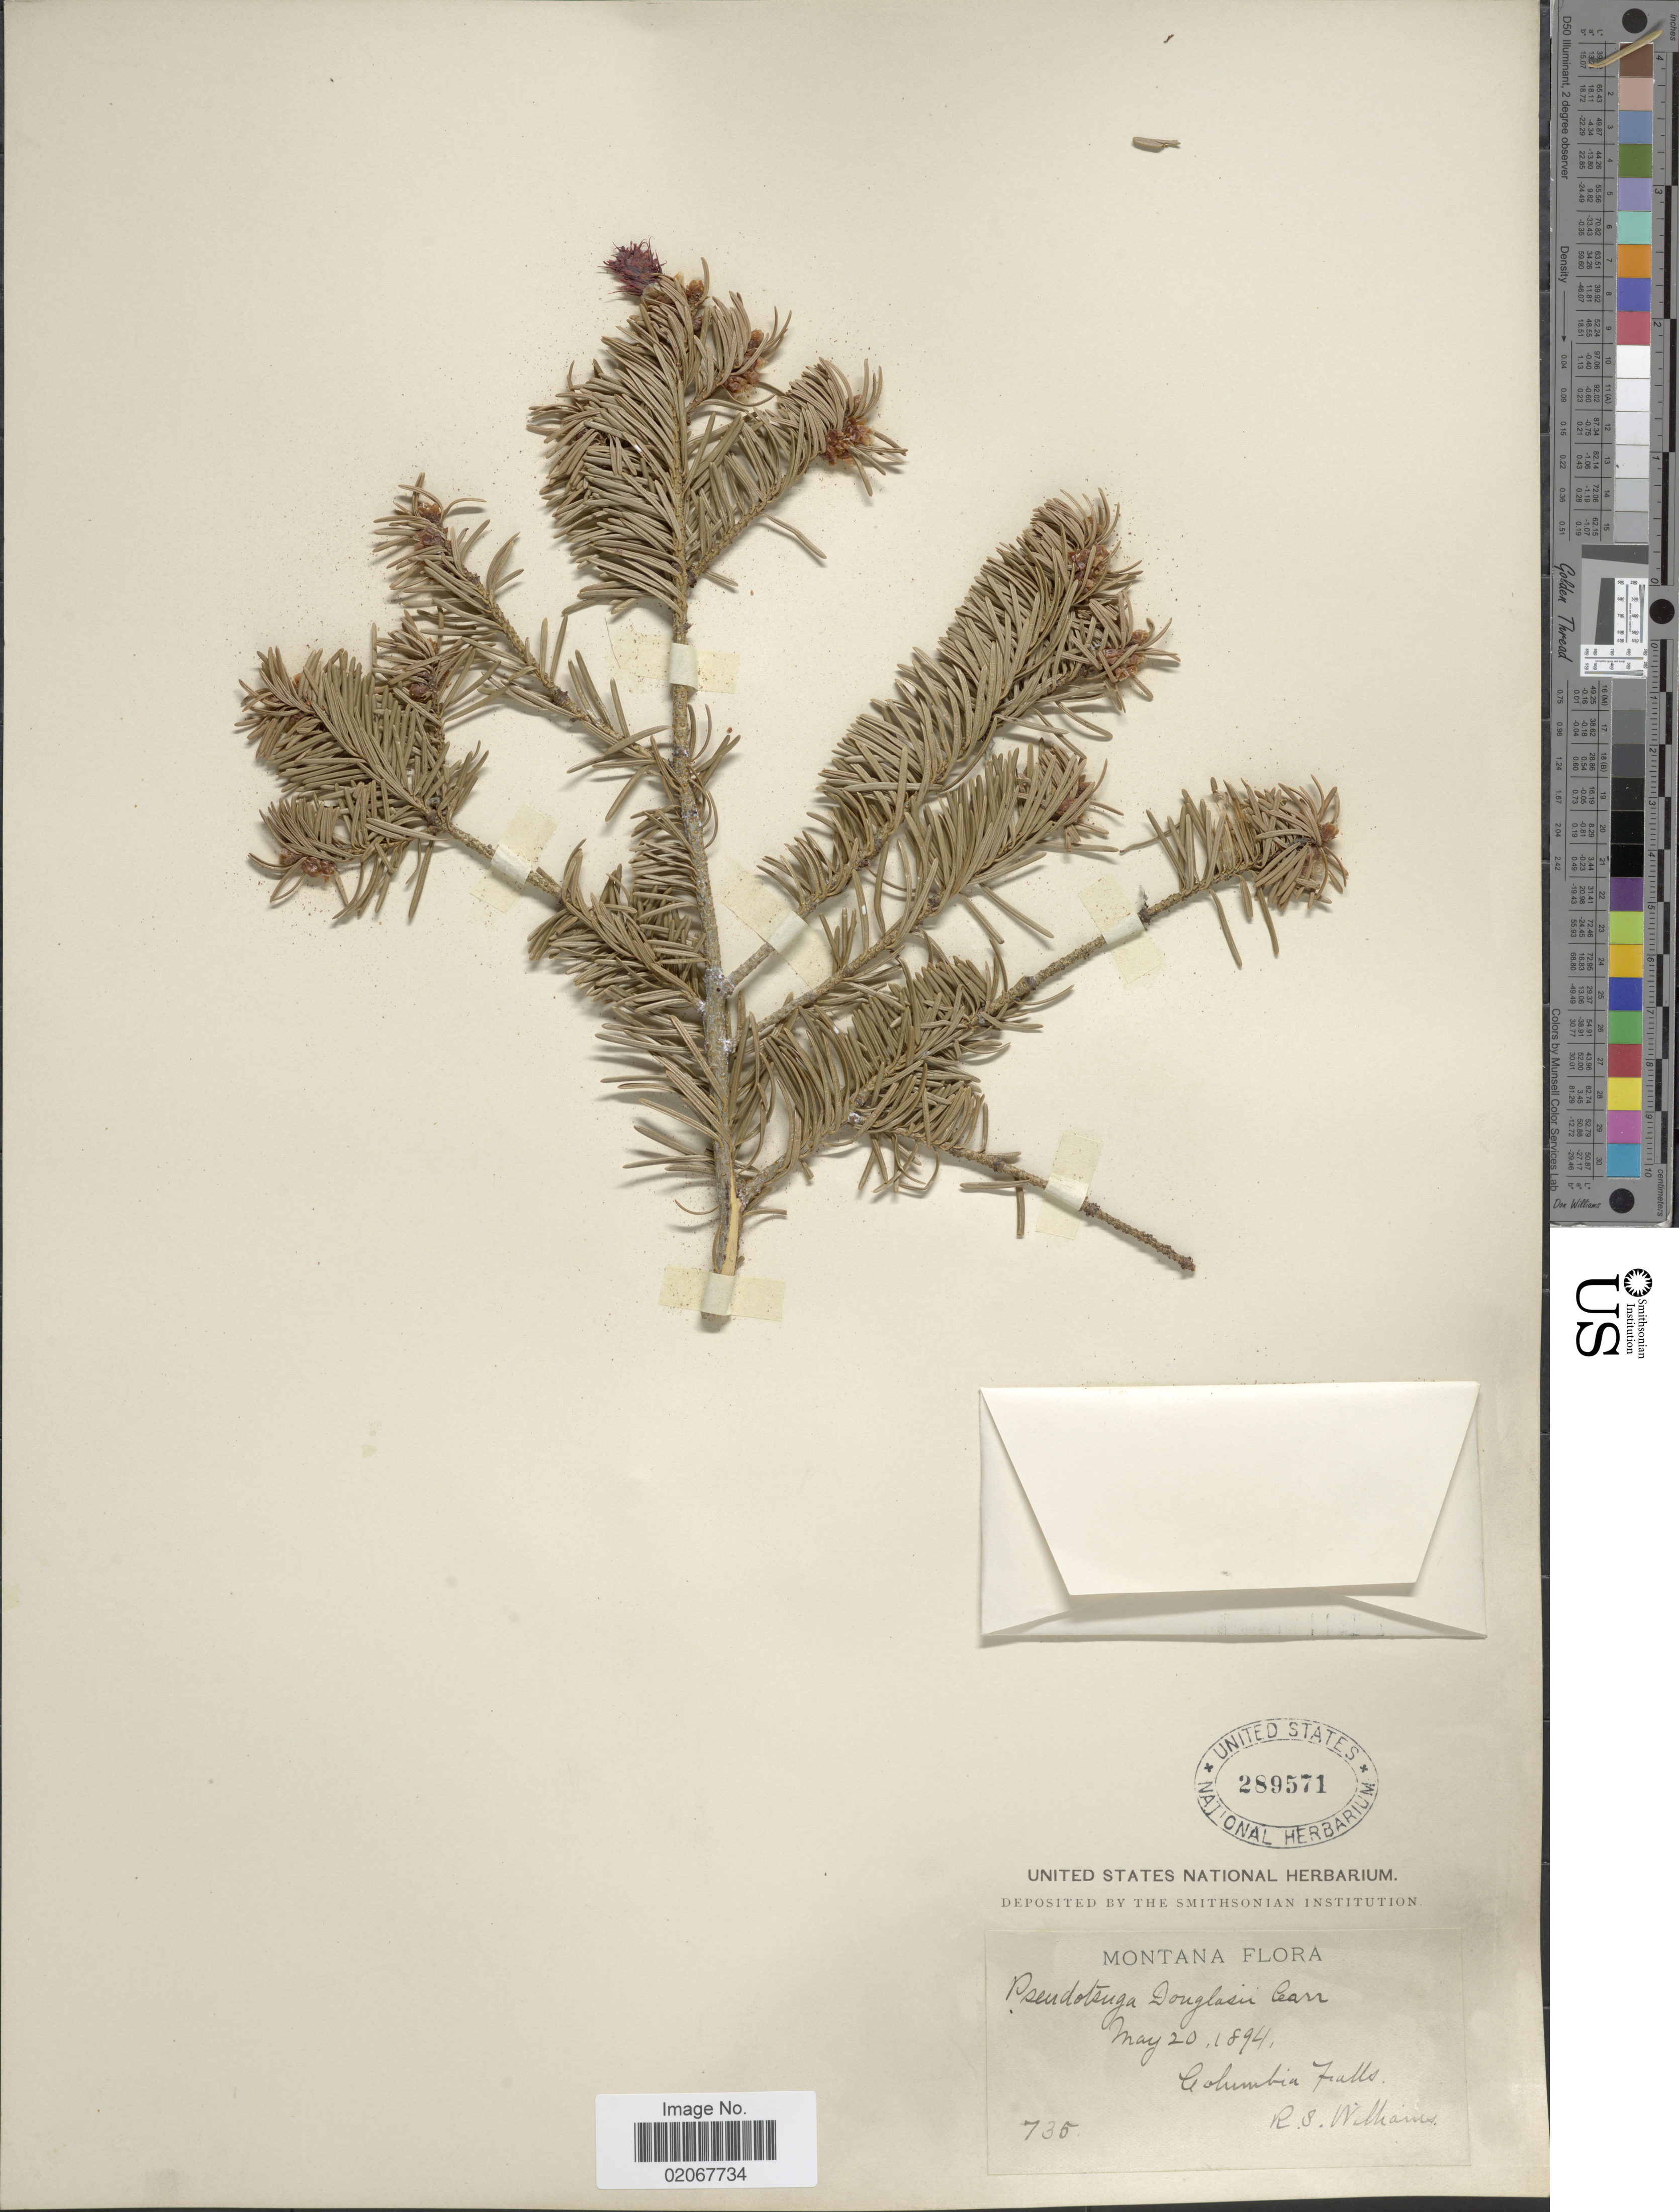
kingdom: Plantae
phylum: Tracheophyta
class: Pinopsida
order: Pinales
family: Pinaceae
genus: Pseudotsuga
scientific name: Pseudotsuga menziesii var. glauca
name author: (Beissn.) Franco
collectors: R. S. Williams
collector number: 735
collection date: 1894-05-20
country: United States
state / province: Montana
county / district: Flathead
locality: Columbia Falls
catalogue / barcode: US 289571